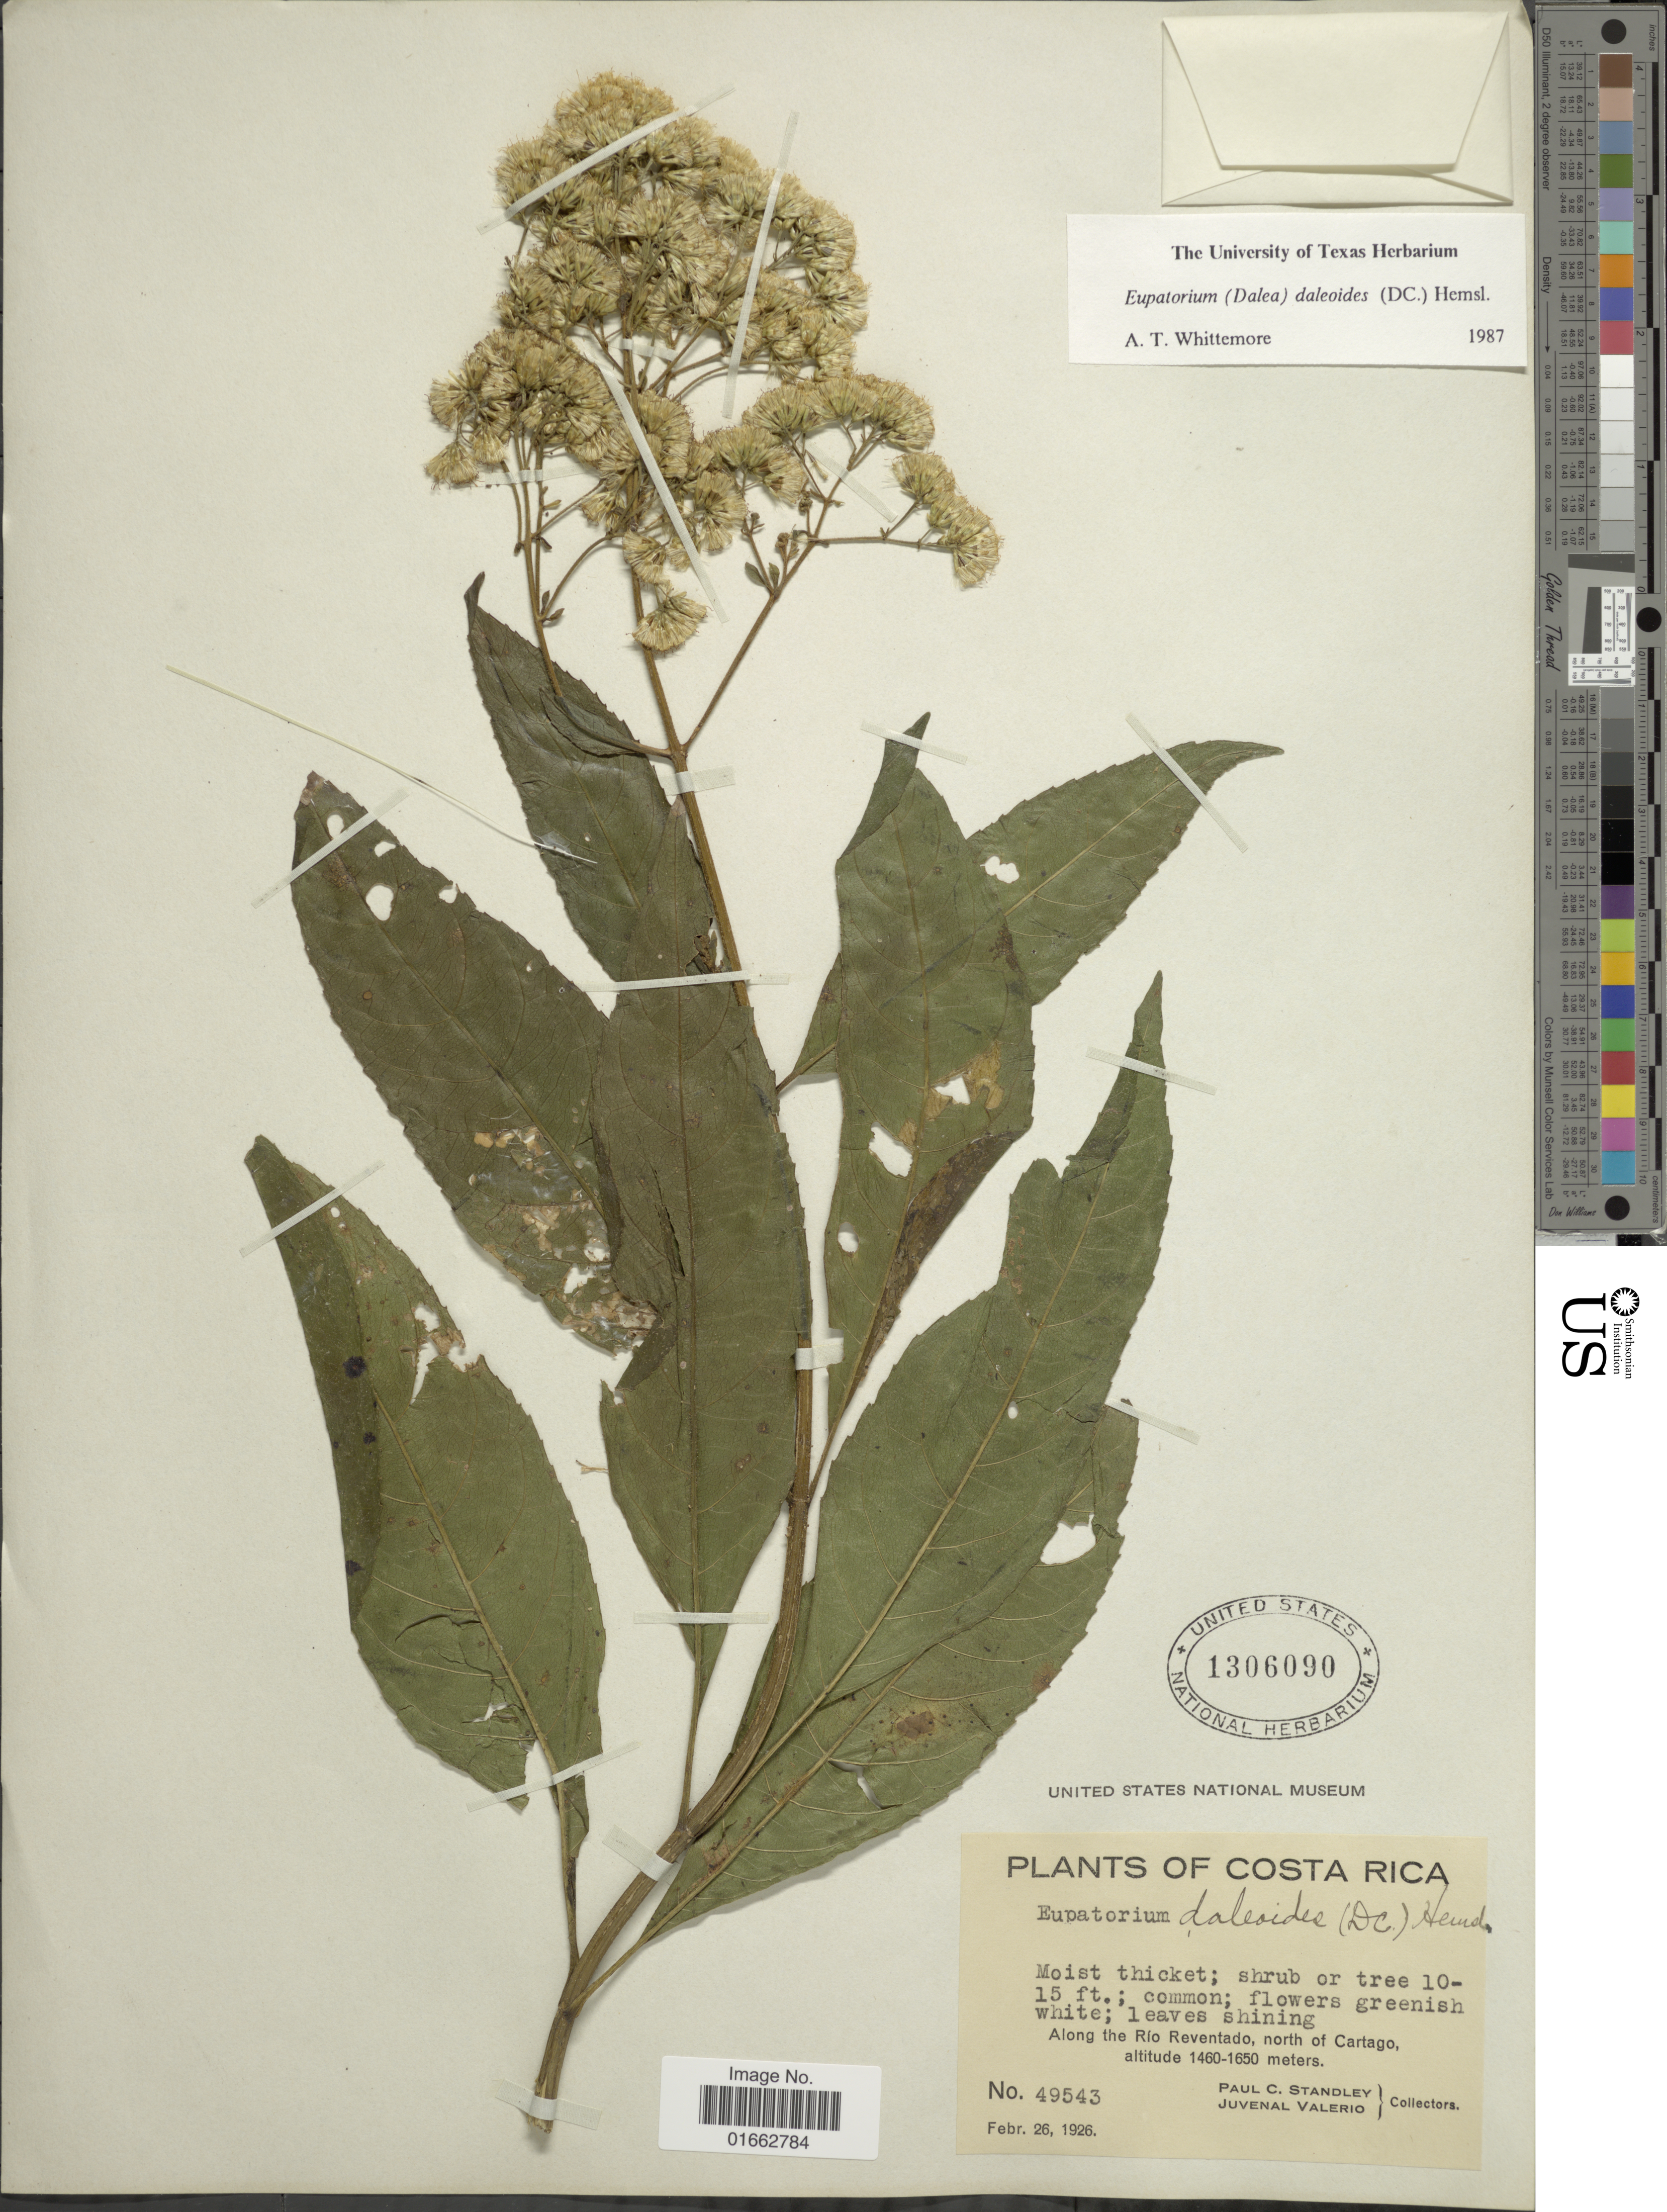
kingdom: Plantae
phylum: Tracheophyta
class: Magnoliopsida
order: Asterales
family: Asteraceae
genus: Critonia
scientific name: Critonia daleoides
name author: DC.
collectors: P. C. Standley & J. Valerio R.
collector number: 49543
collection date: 1926-02-26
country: Costa Rica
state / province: Cartago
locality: Along the Río Reventado, north of Cartago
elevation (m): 1460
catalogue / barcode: US 1306090